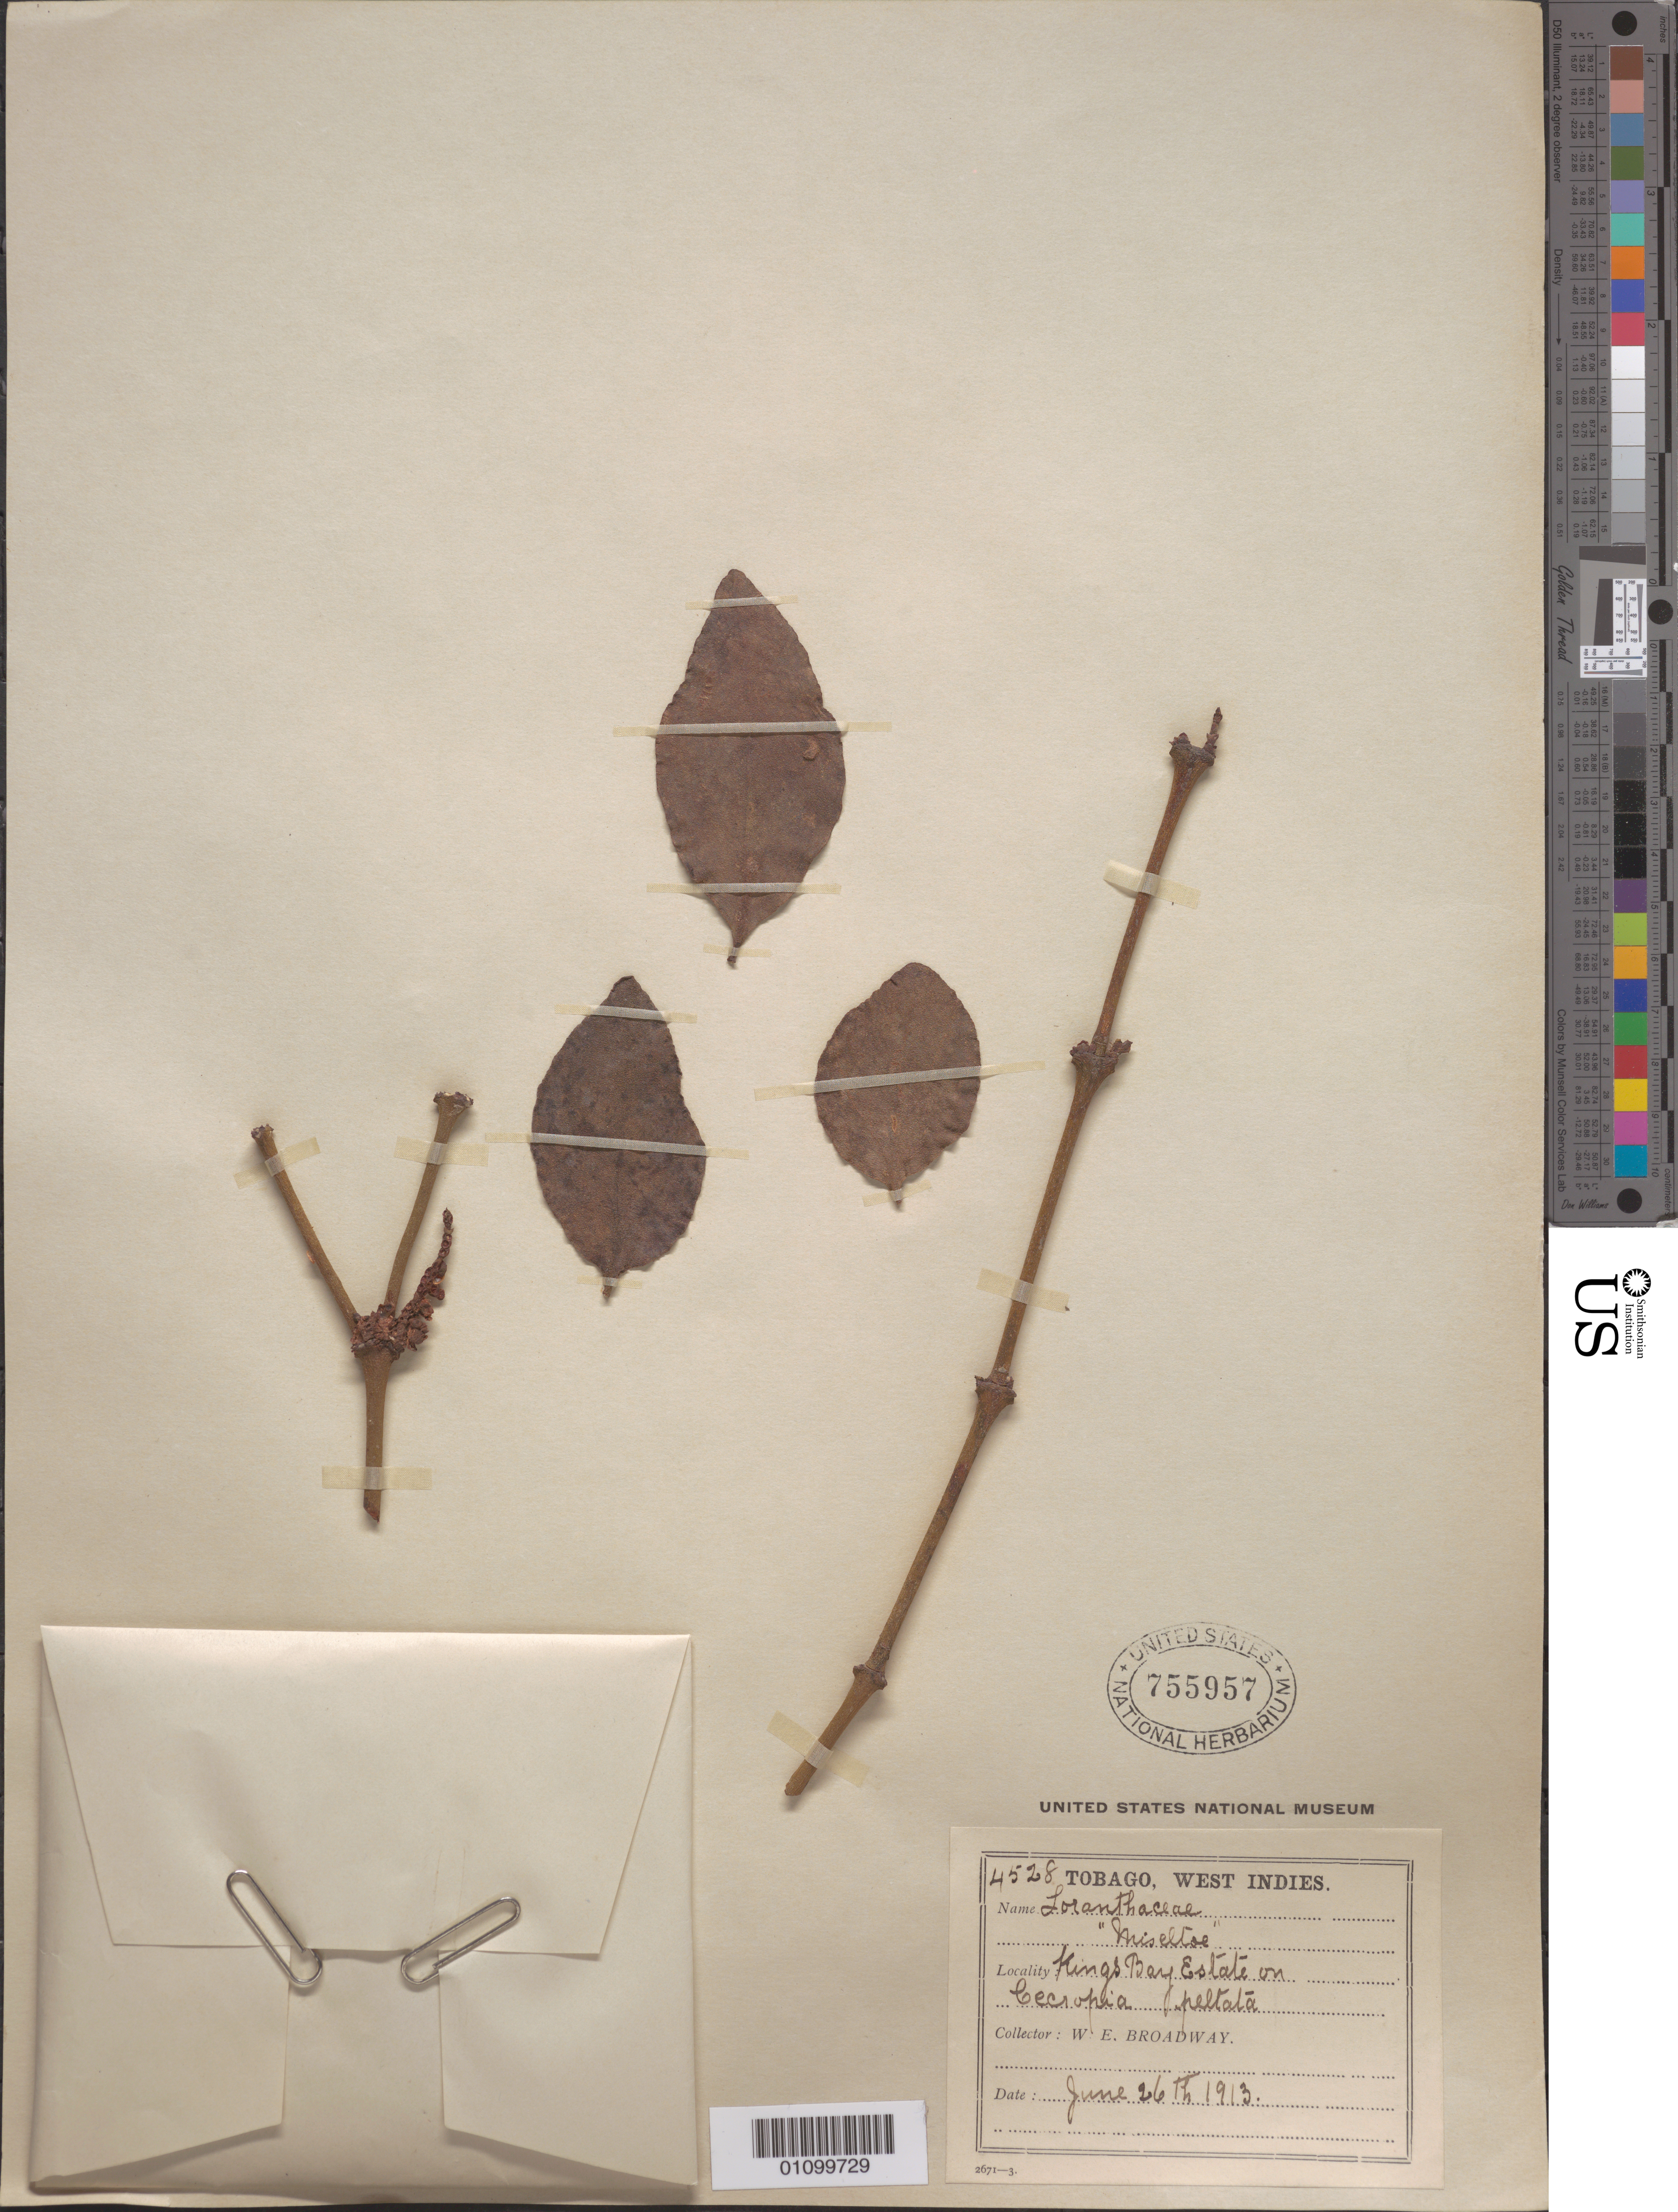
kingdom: Plantae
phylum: Tracheophyta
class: Magnoliopsida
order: Santalales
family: Viscaceae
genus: Phoradendron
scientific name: Phoradendron piperoides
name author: (Kunth) Trel.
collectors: W. E. Broadway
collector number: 4528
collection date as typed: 26 Jun 1913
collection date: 1913-06-26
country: Trinidad and Tobago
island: Tobago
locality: King's Bay Estate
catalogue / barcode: US 755957